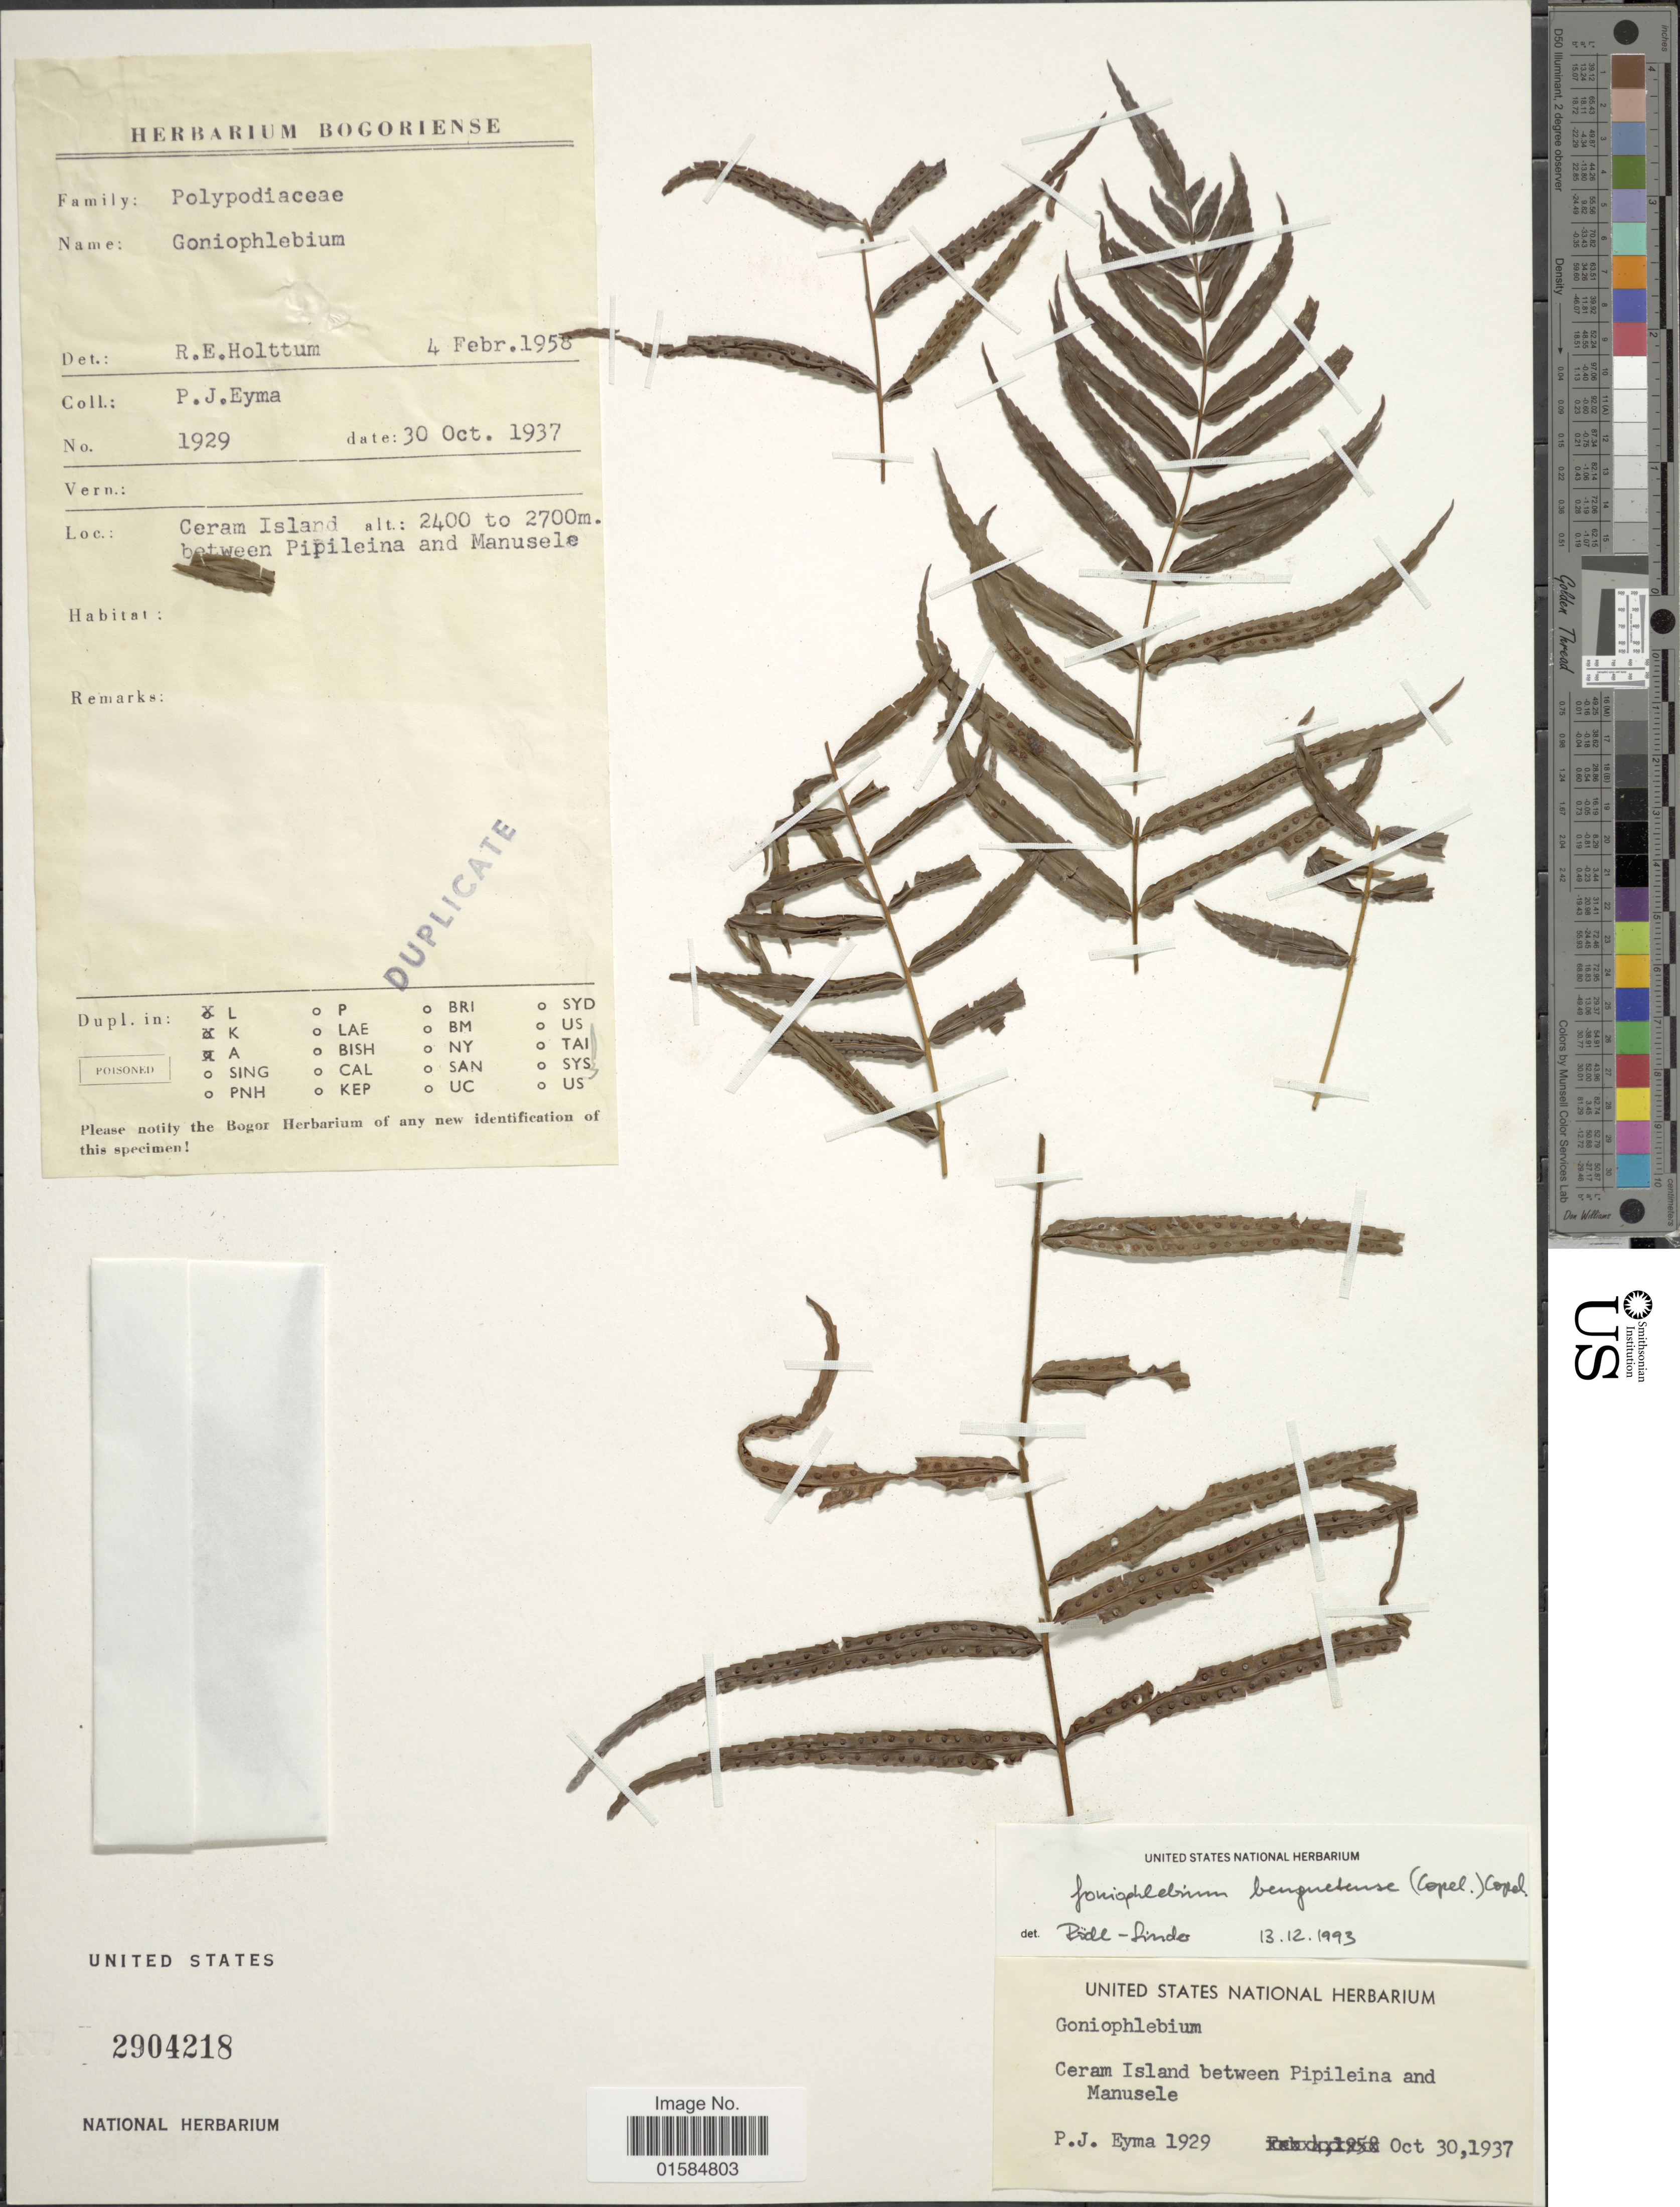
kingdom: Plantae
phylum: Tracheophyta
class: Polypodiopsida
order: Polypodiales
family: Polypodiaceae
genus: Goniophlebium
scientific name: Goniophlebium benguetense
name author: (Copel.) Copel.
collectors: P. J. Eyma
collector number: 1929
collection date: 1937-10-30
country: Indonesia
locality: Ceram Island between Pipileina and Manusele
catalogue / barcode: US 2904218